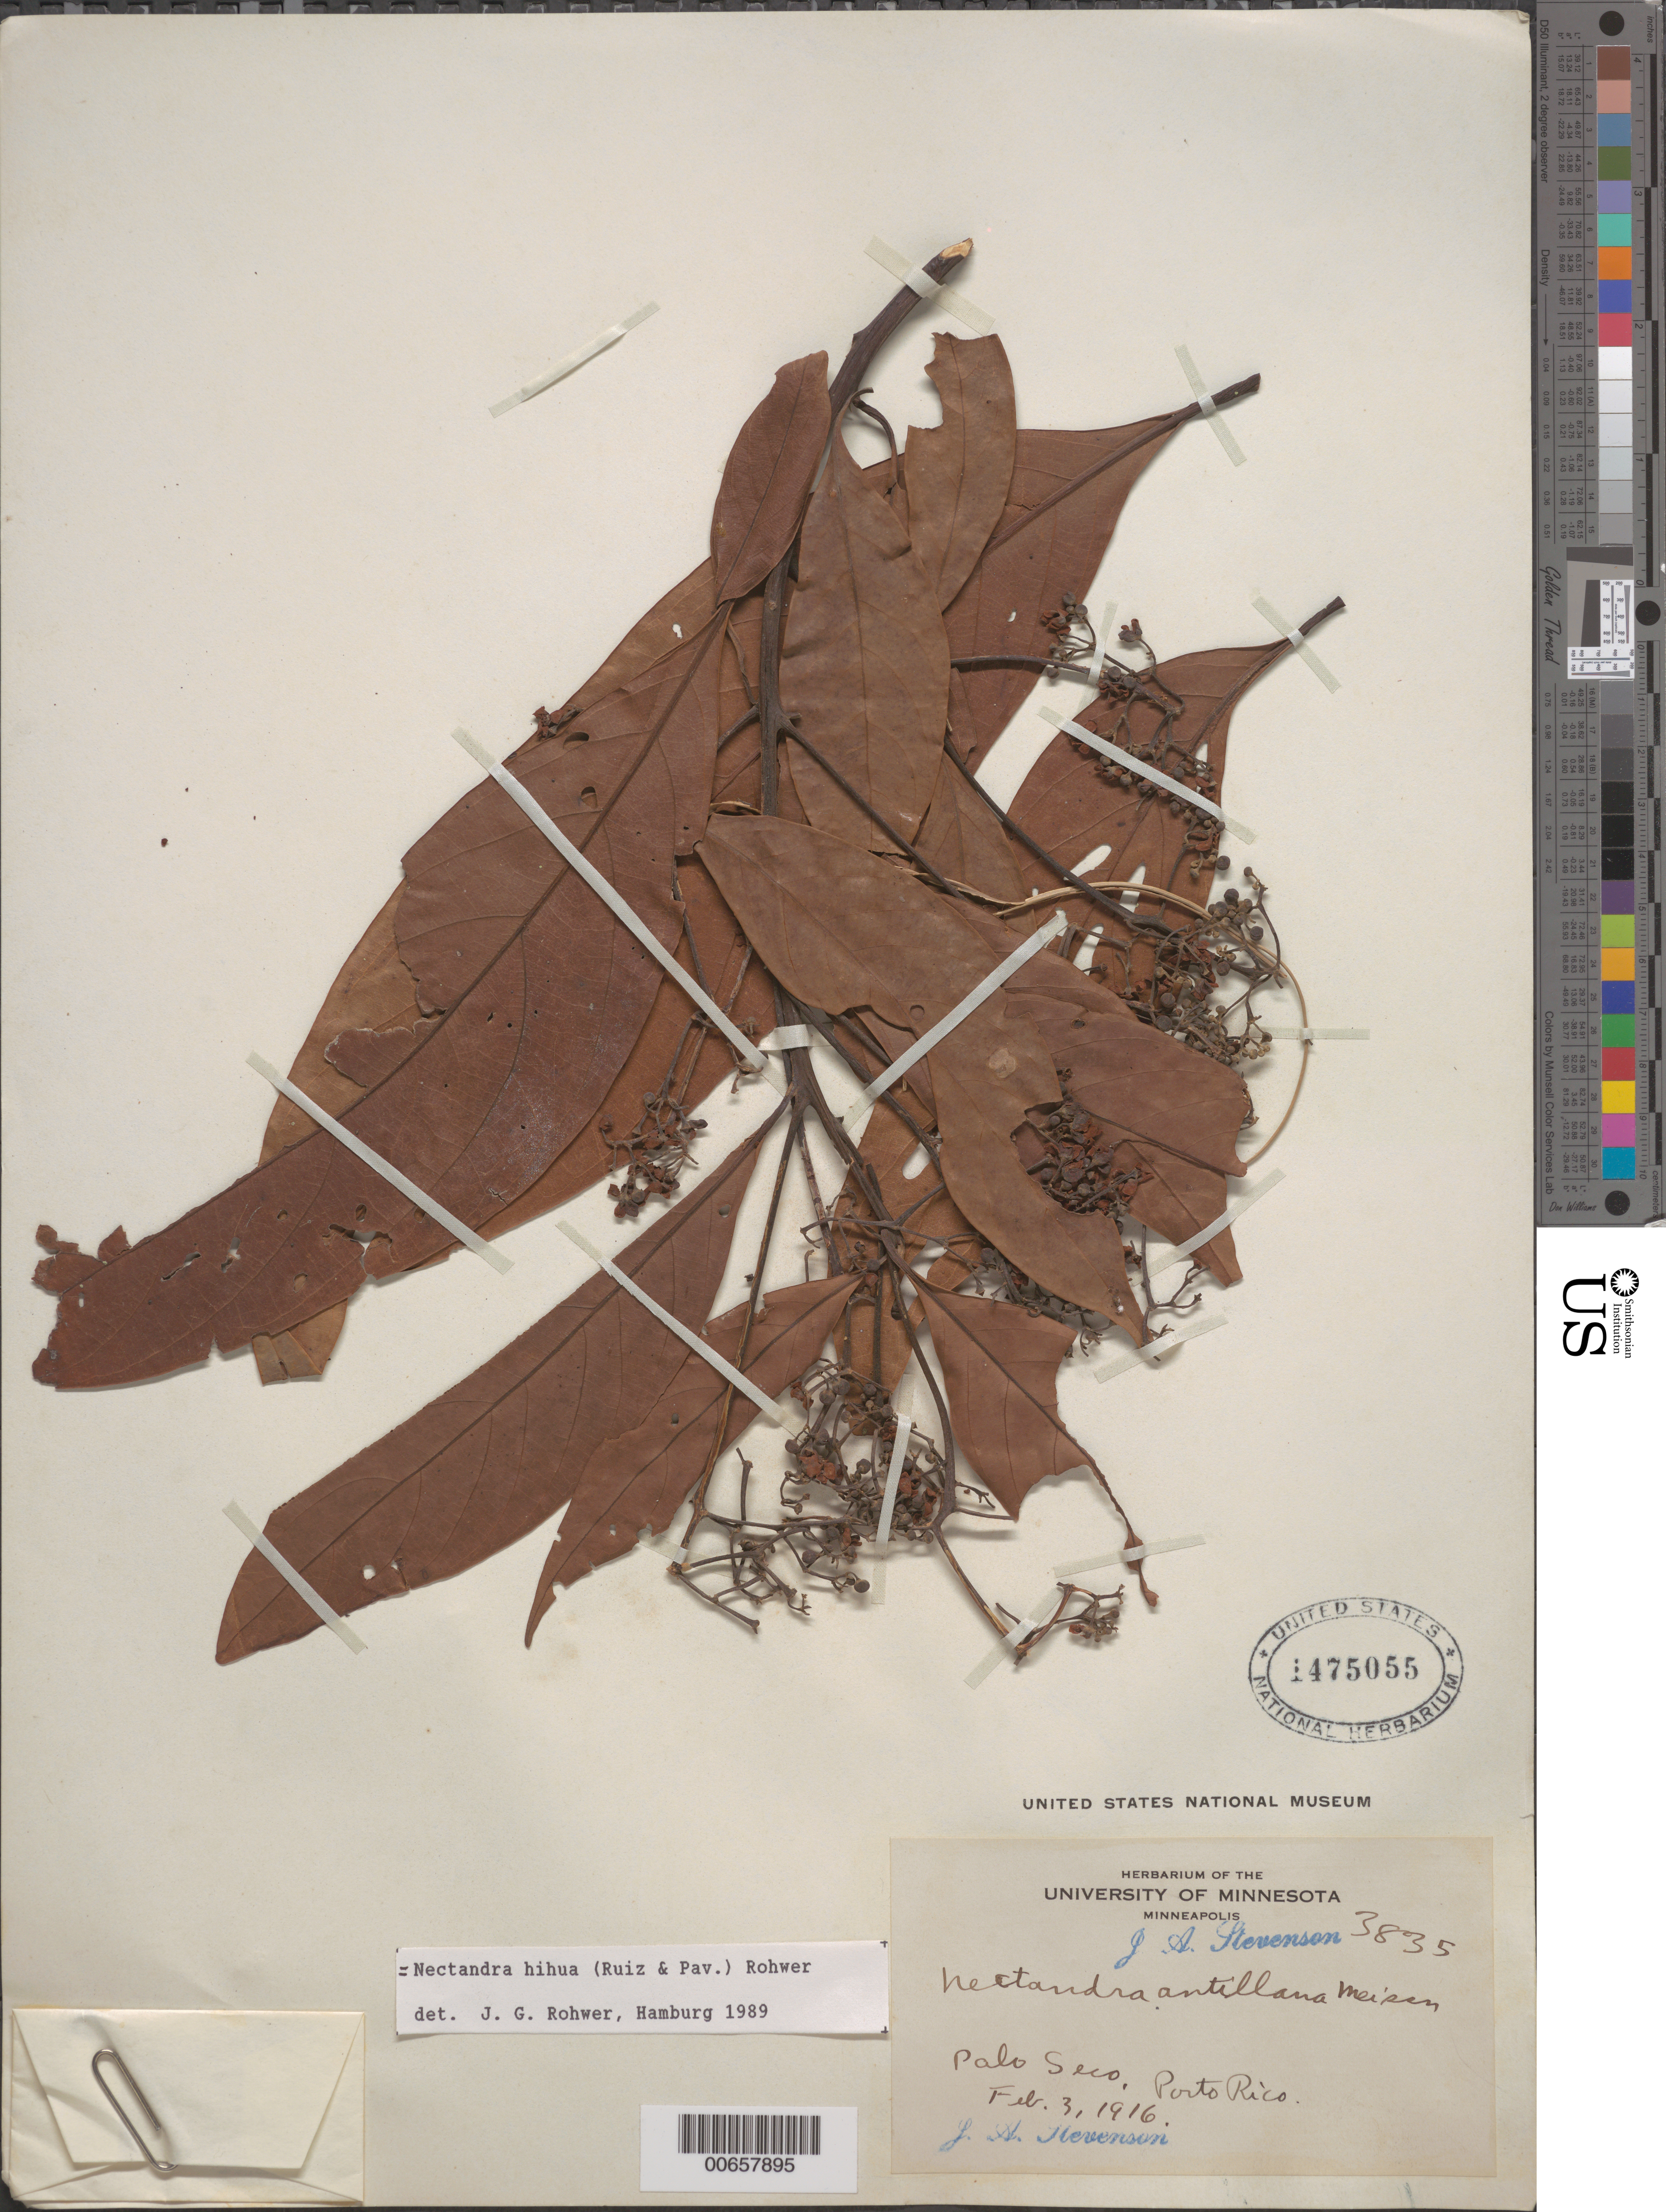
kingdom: Plantae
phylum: Tracheophyta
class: Magnoliopsida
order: Laurales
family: Lauraceae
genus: Nectandra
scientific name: Nectandra hihua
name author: (Ruiz & Pav.) Rohwer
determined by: Rohwer, J. G.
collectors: J. Stevenson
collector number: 3835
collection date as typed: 03 Feb 1916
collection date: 1916-02-03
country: Puerto Rico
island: Greater Antilles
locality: Palo Seco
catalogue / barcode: US 1475055